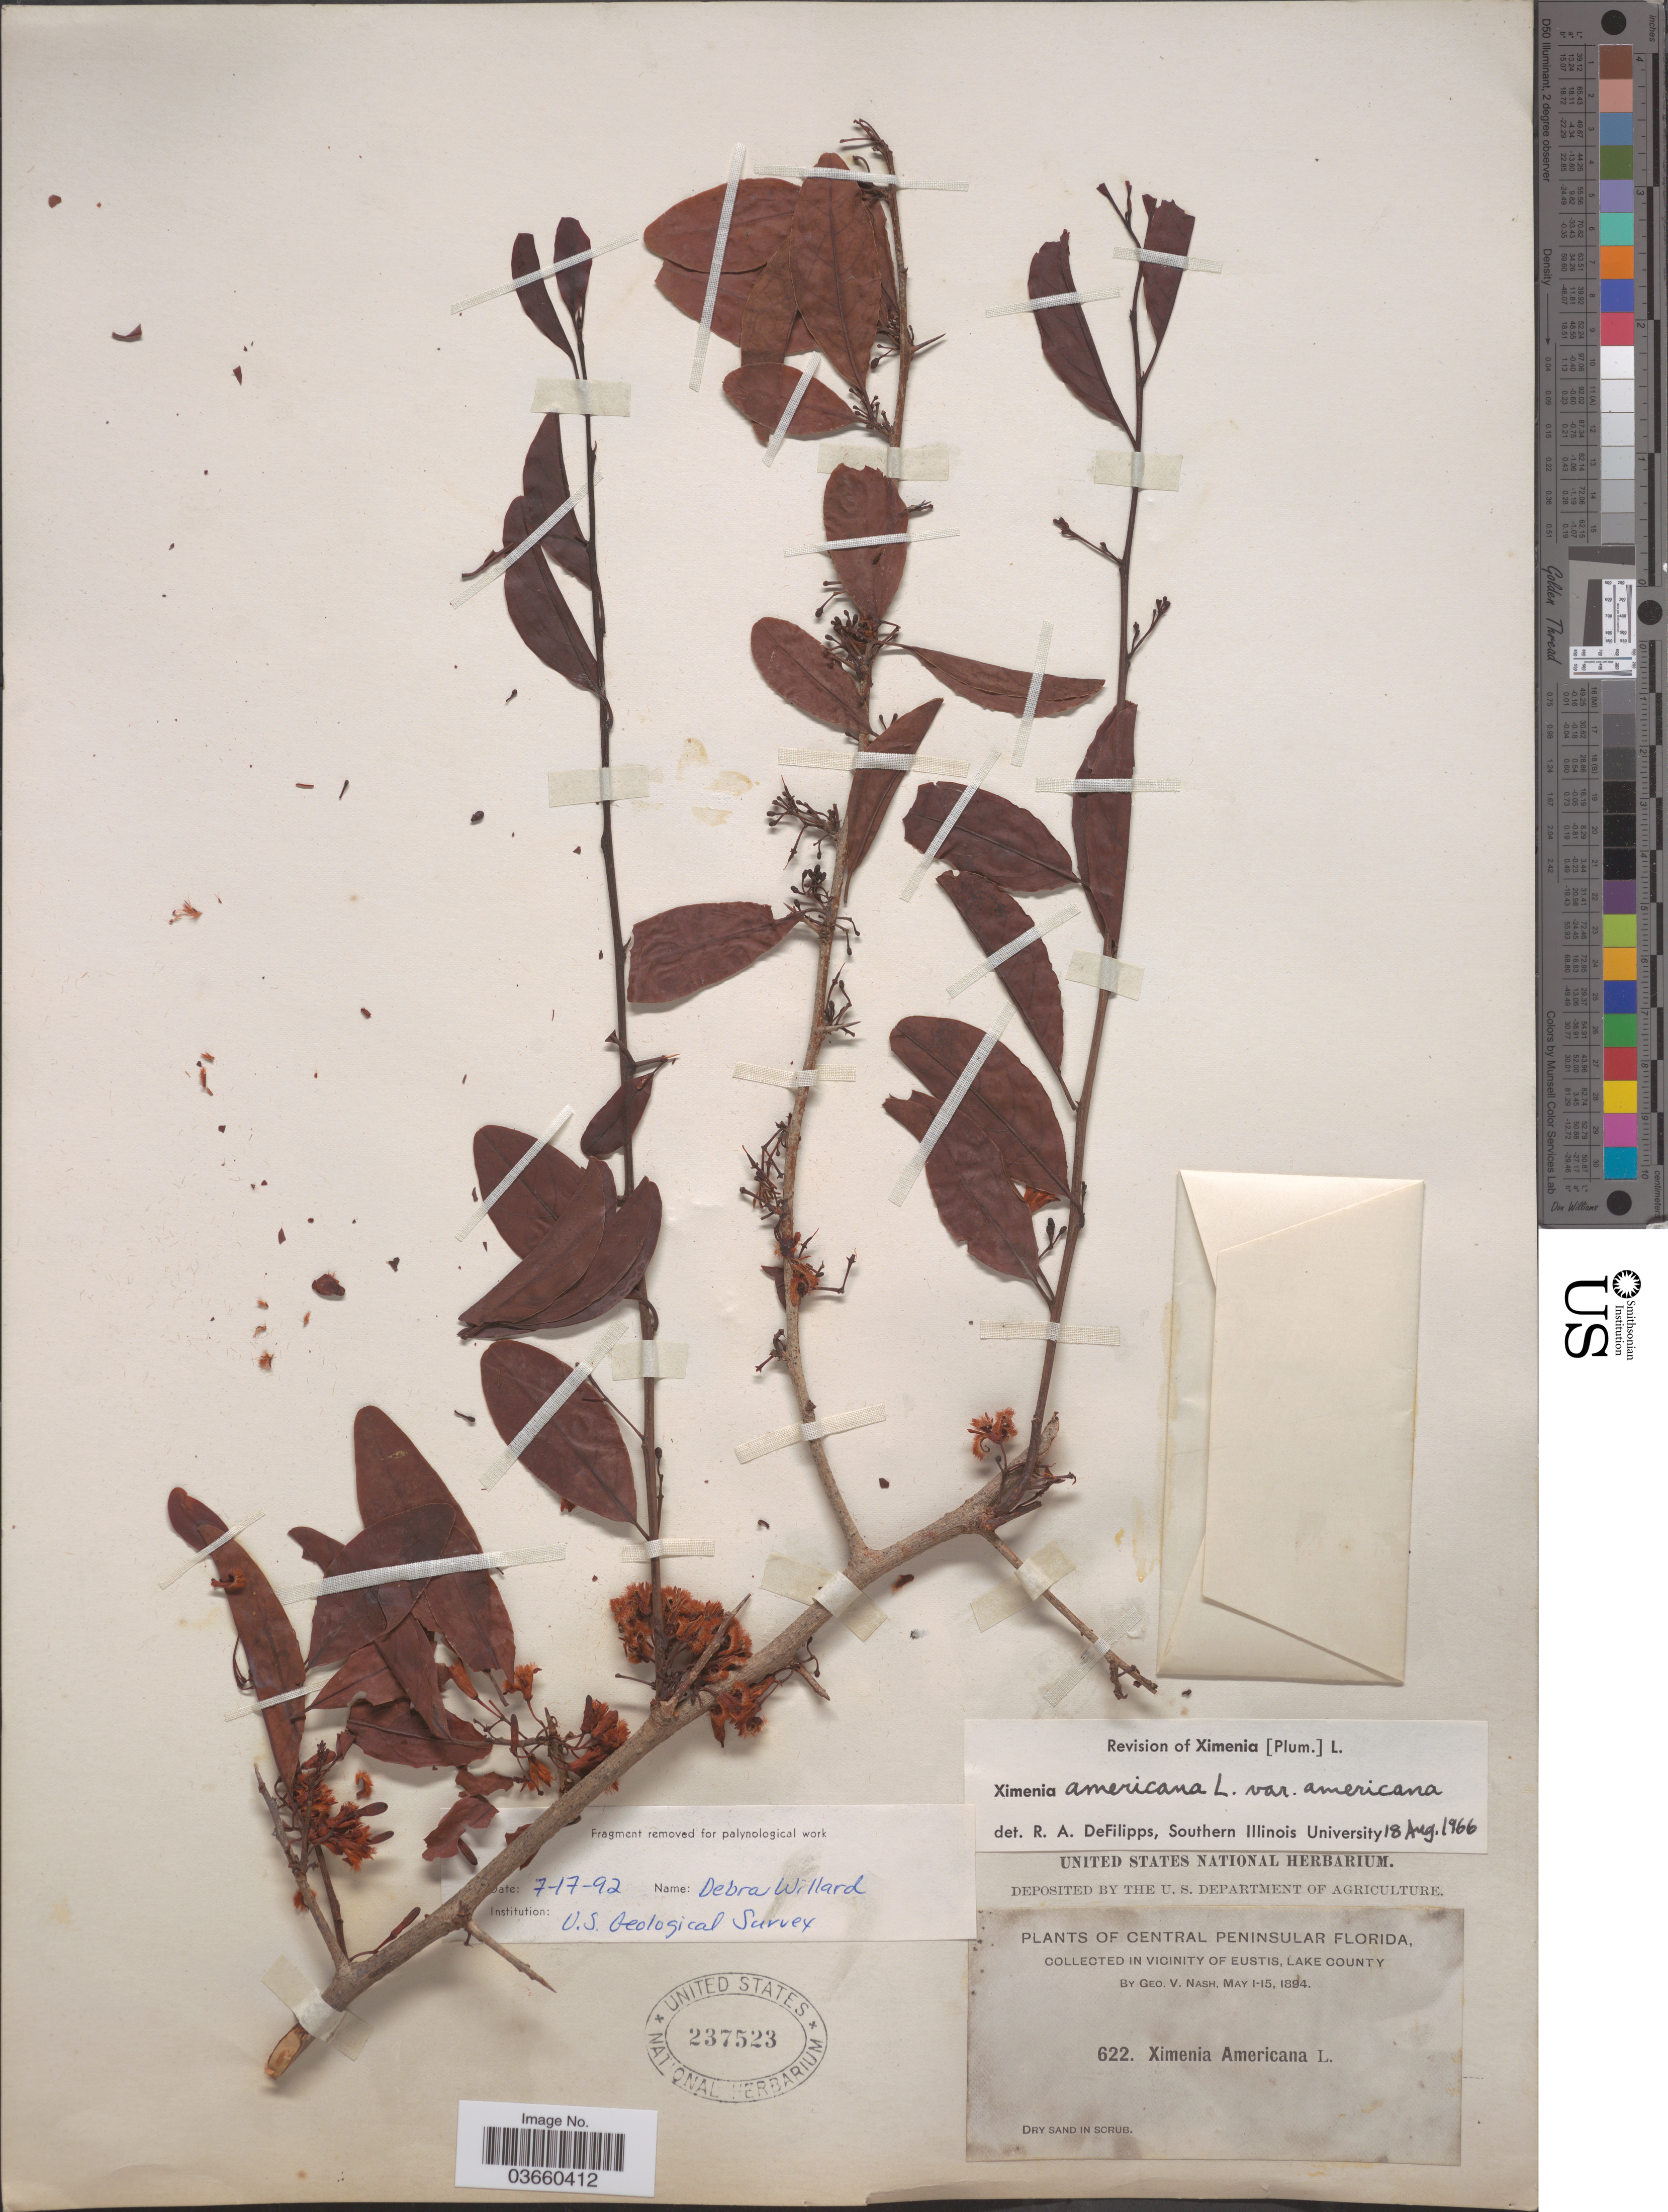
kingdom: Plantae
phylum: Tracheophyta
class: Magnoliopsida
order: Santalales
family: Ximeniaceae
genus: Ximenia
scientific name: Ximenia americana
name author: L.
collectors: G. V. Nash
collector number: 622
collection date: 1894-05-01/1894-05-15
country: United States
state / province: Florida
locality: Central Peninsular Florida. In Vicinity of Eustis, Lake County.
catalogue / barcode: US 237523